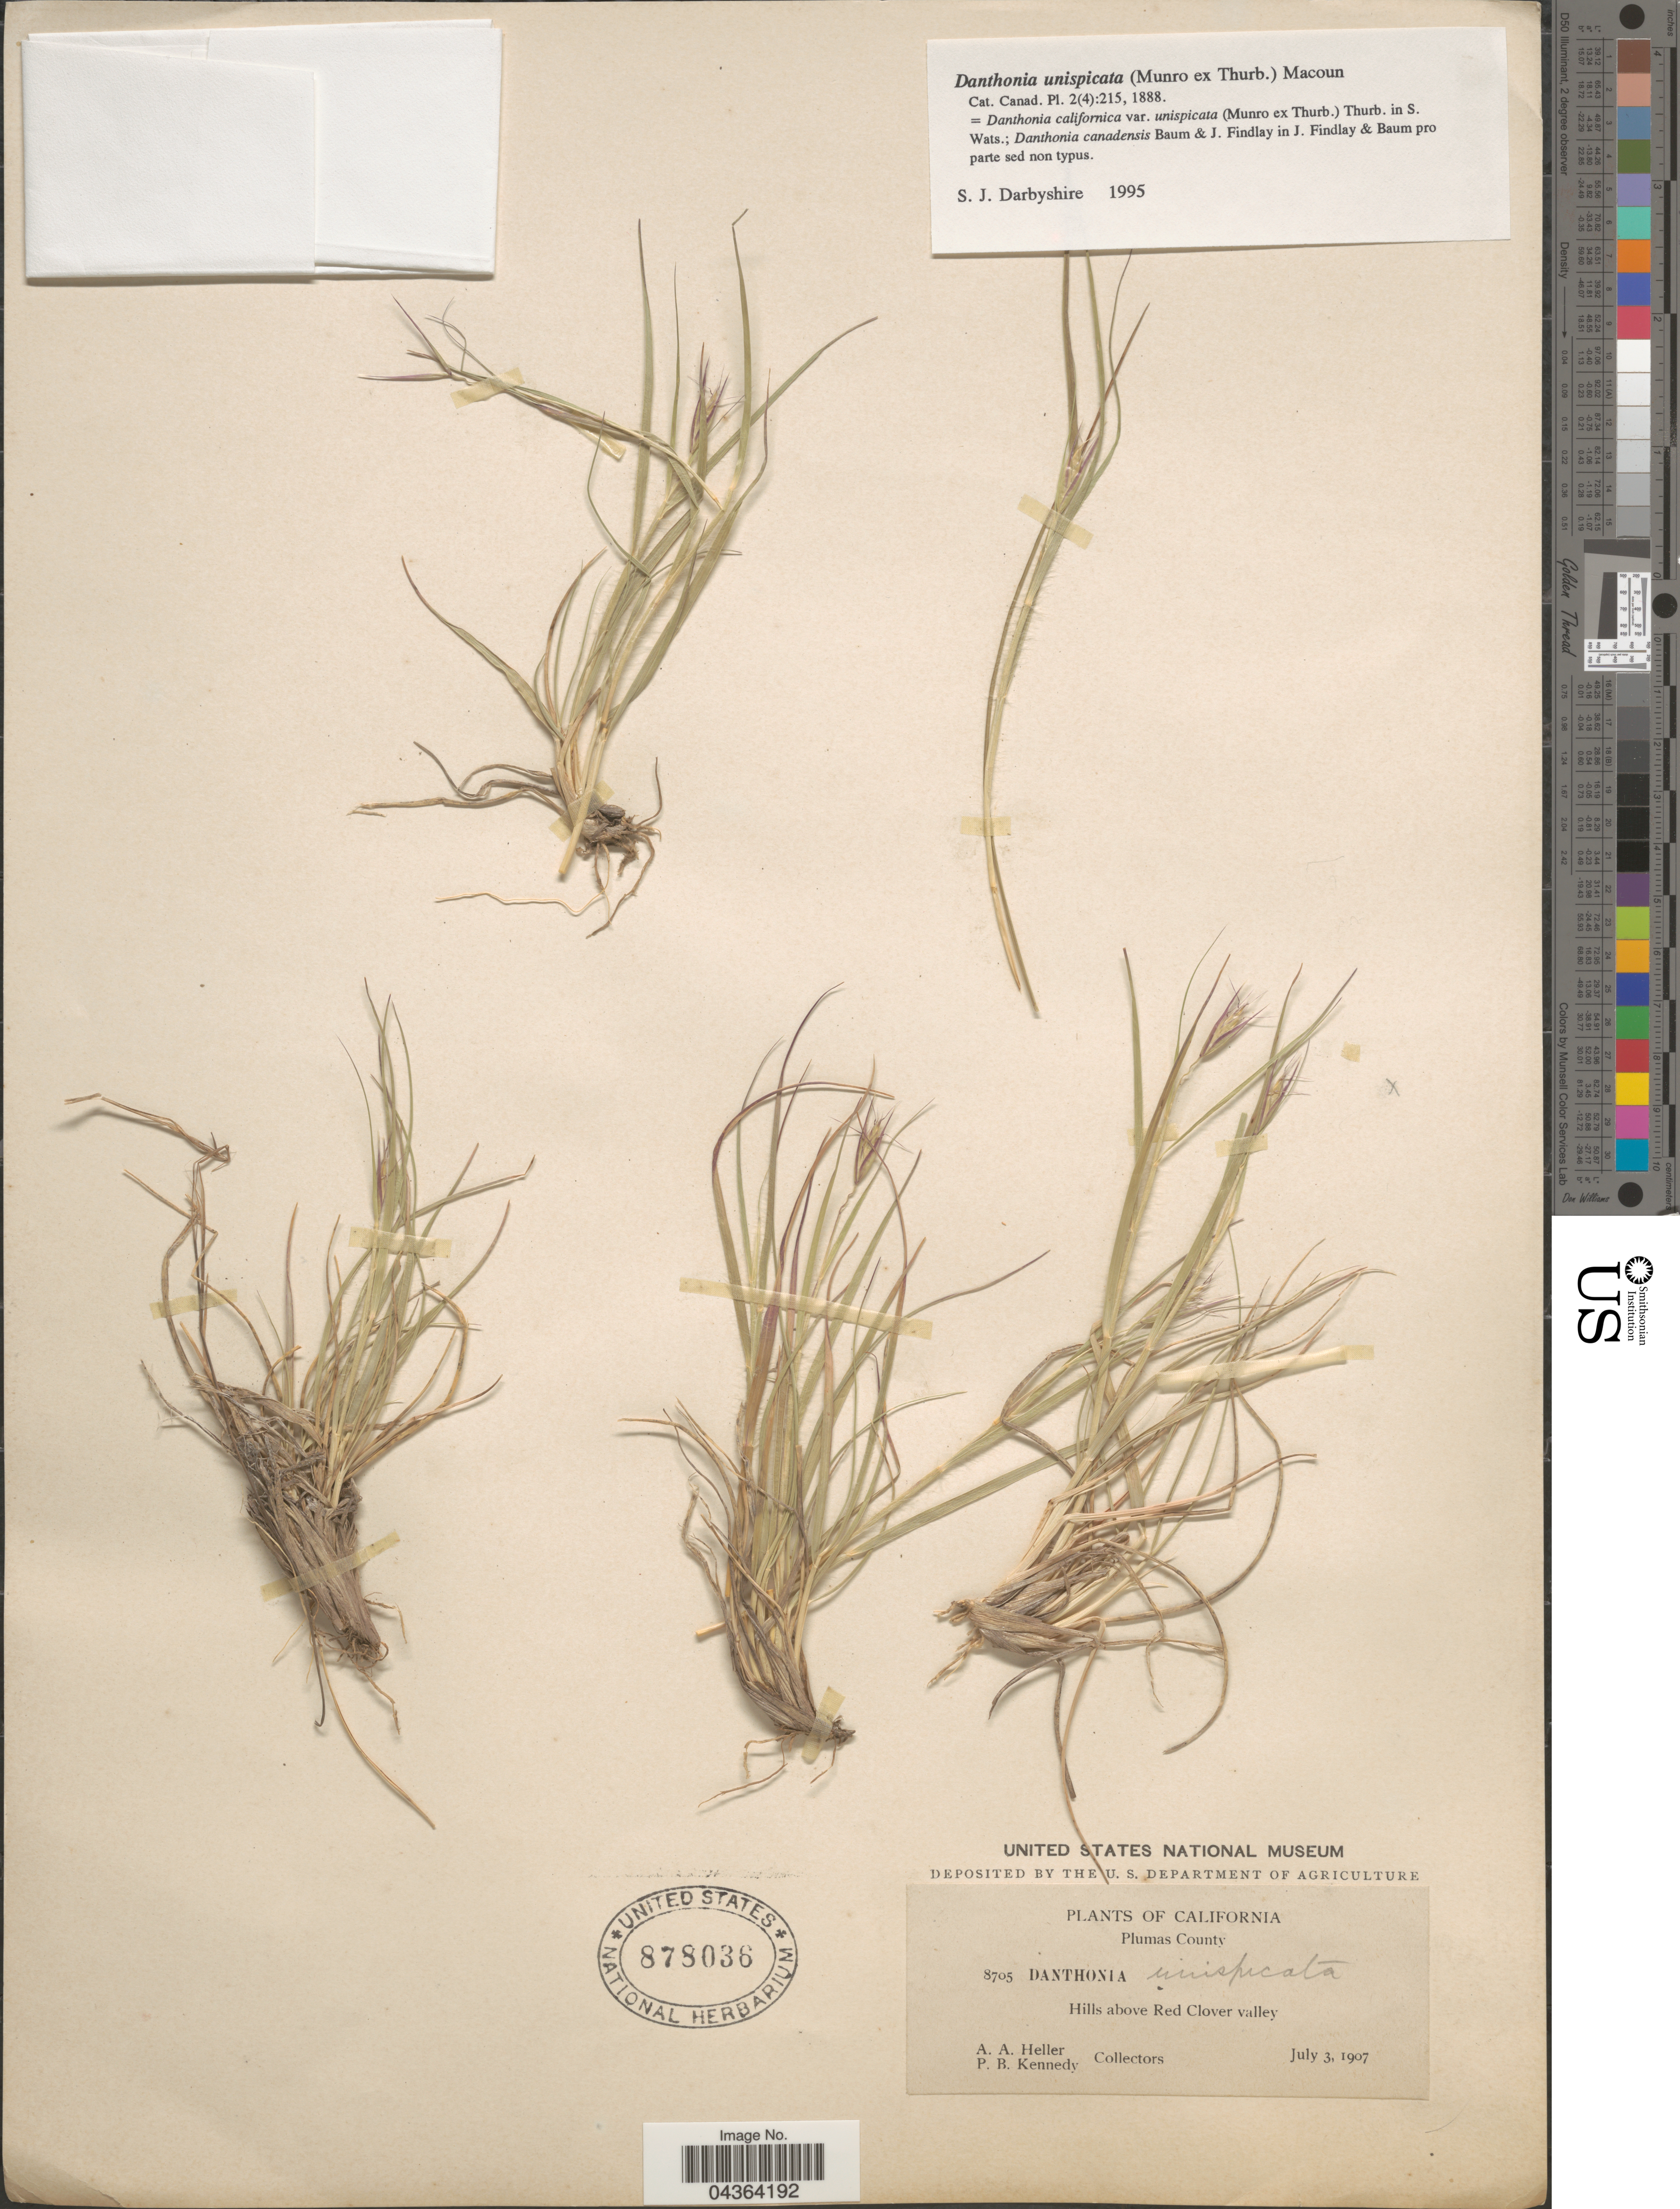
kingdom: Plantae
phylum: Tracheophyta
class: Liliopsida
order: Poales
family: Poaceae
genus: Danthonia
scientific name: Danthonia unispicata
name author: (Thurb.) Munro ex Macoun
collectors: A. A. Heller & P. B. Kennedy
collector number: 8705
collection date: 1907-07-03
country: United States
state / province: California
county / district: Plumas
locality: Plumas County. Hills above Red Clover valley.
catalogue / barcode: US 878036